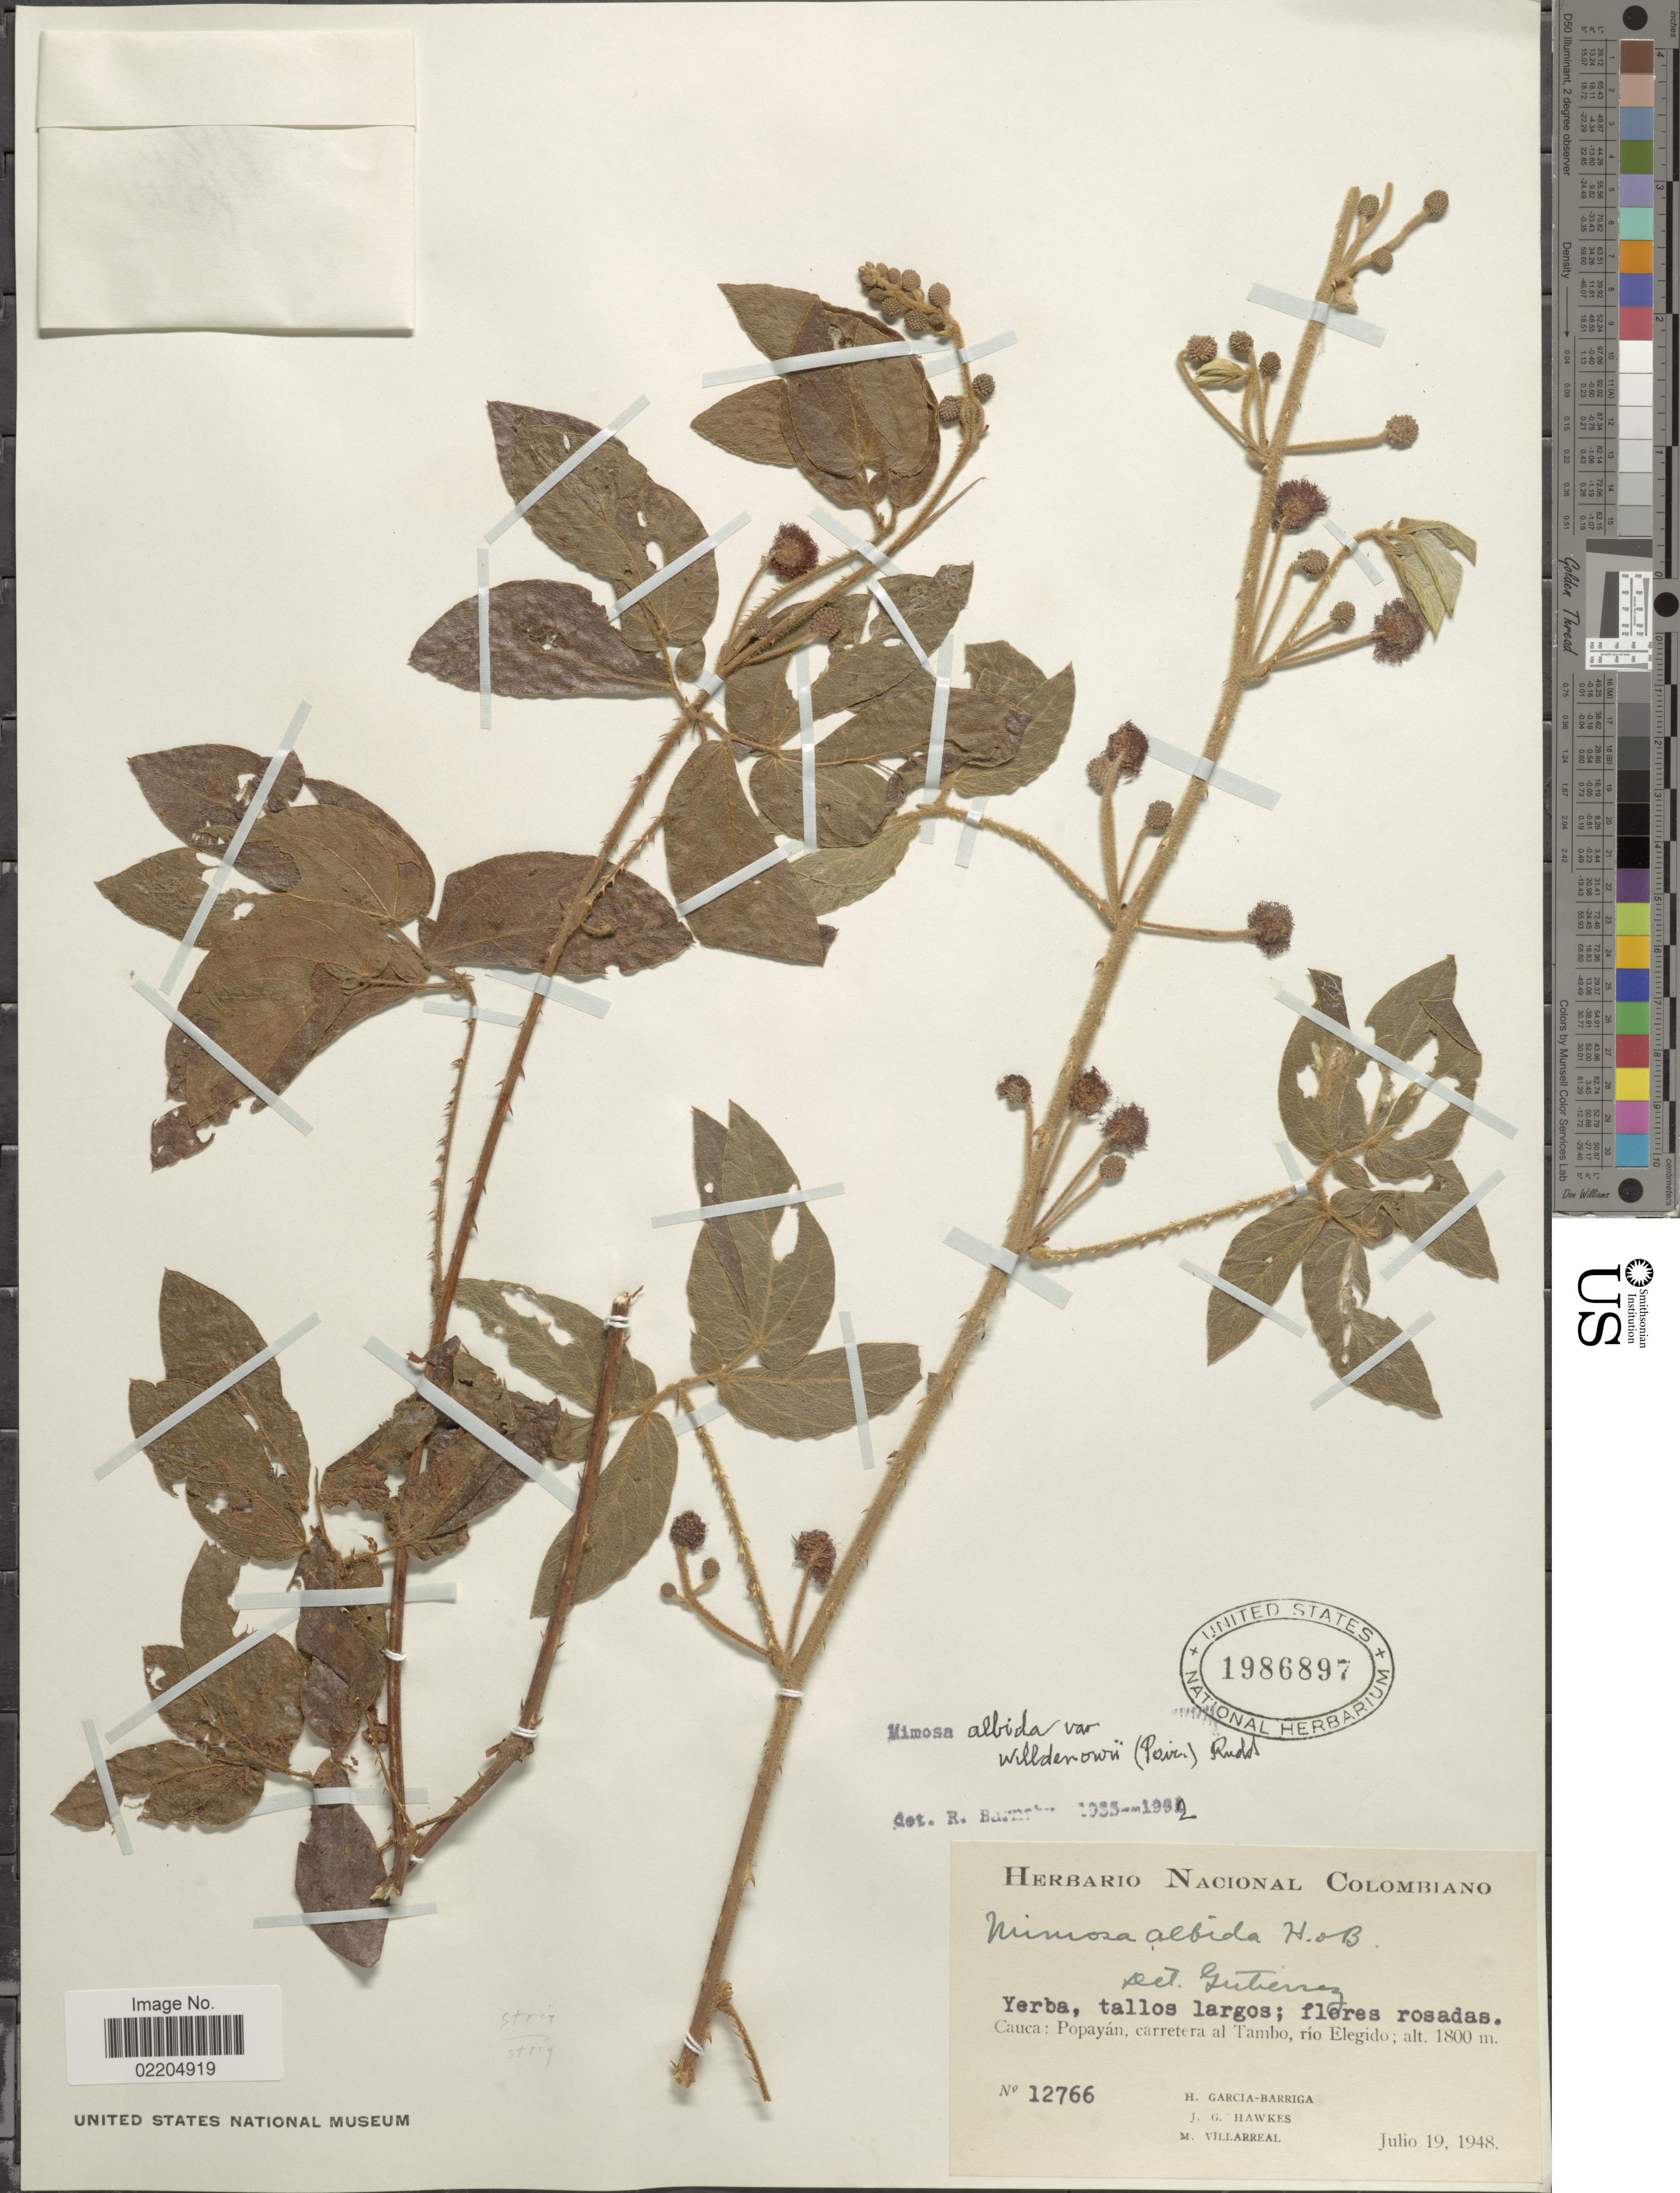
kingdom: Plantae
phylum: Tracheophyta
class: Magnoliopsida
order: Fabales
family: Fabaceae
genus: Mimosa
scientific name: Mimosa albida var. willdenowii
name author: (Poir.) Rudd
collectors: H. García Barriga, J. Hawkes & M. Villarreal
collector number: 12766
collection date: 1948-07-19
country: Colombia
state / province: Cauca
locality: Popayan, carretera al Tambo, rio Elegido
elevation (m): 1800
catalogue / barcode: US 1986897